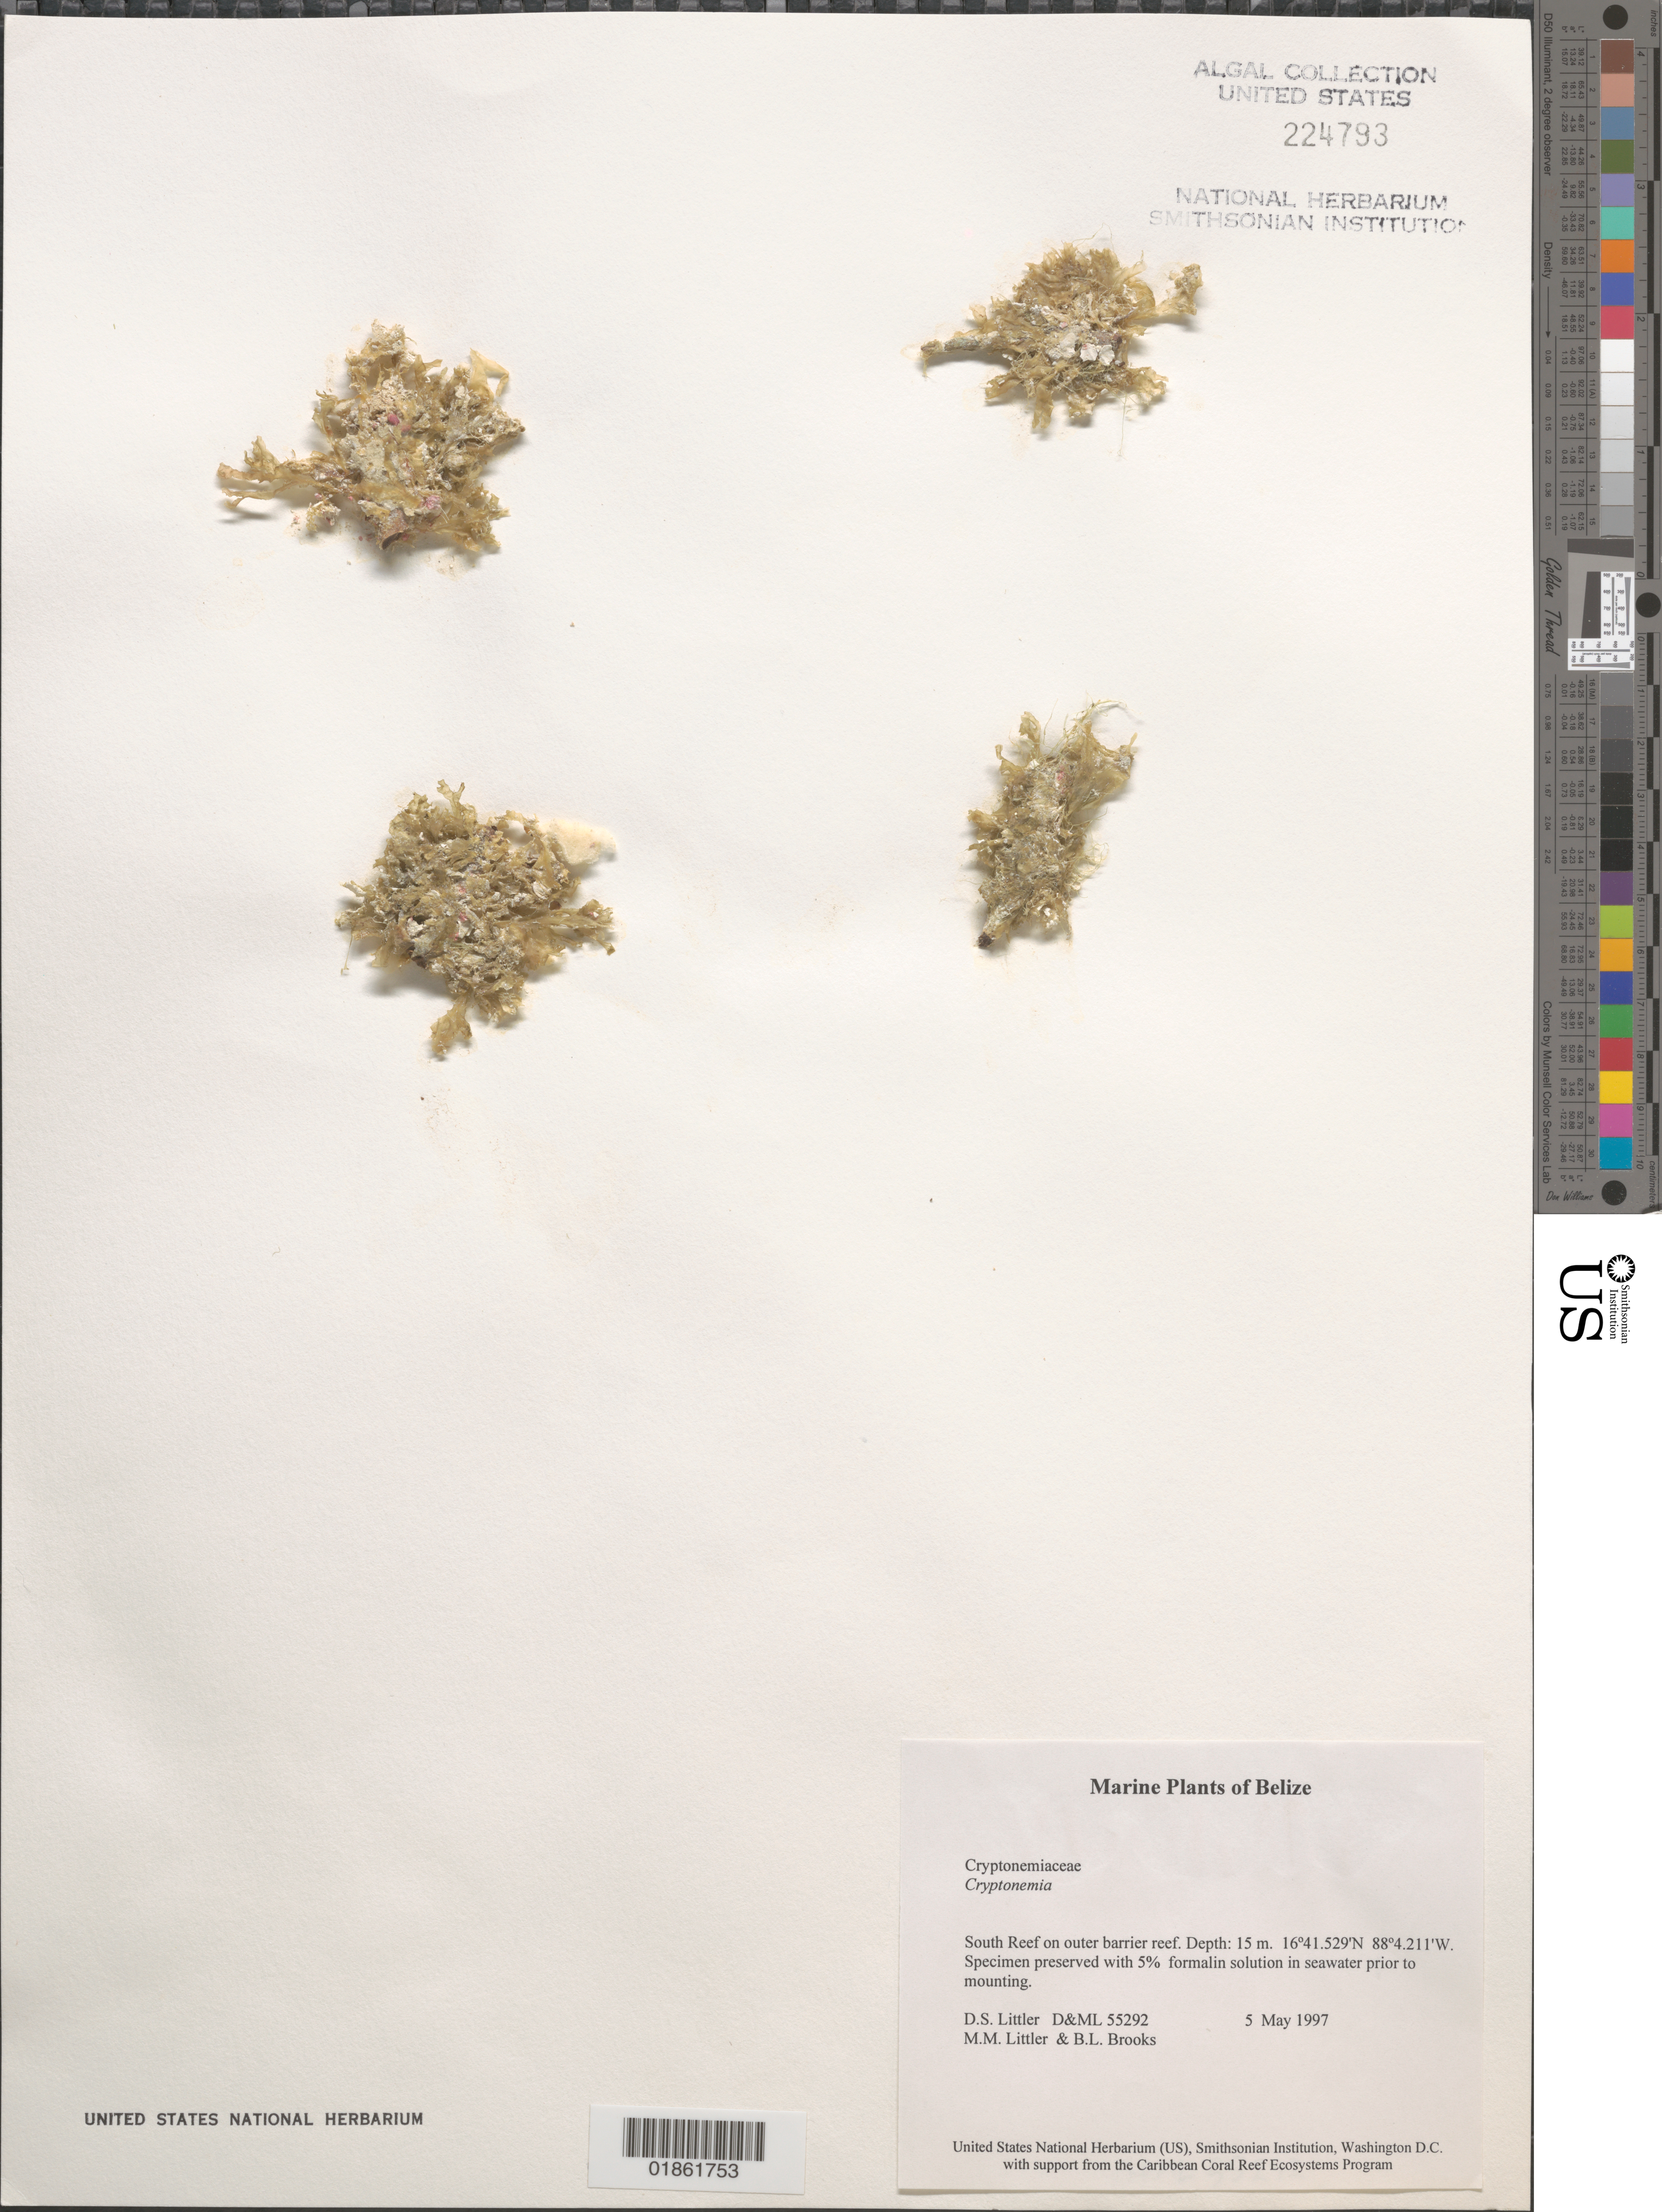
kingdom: Plantae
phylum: Rhodophyta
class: Florideophyceae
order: Halymeniales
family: Halymeniaceae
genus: Cryptonemia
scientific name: Cryptonemia sp.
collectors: D. S. Littler & M. M. Littler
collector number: D&ML 55292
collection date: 1997-05-05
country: Belize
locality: South Reef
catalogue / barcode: US 224793